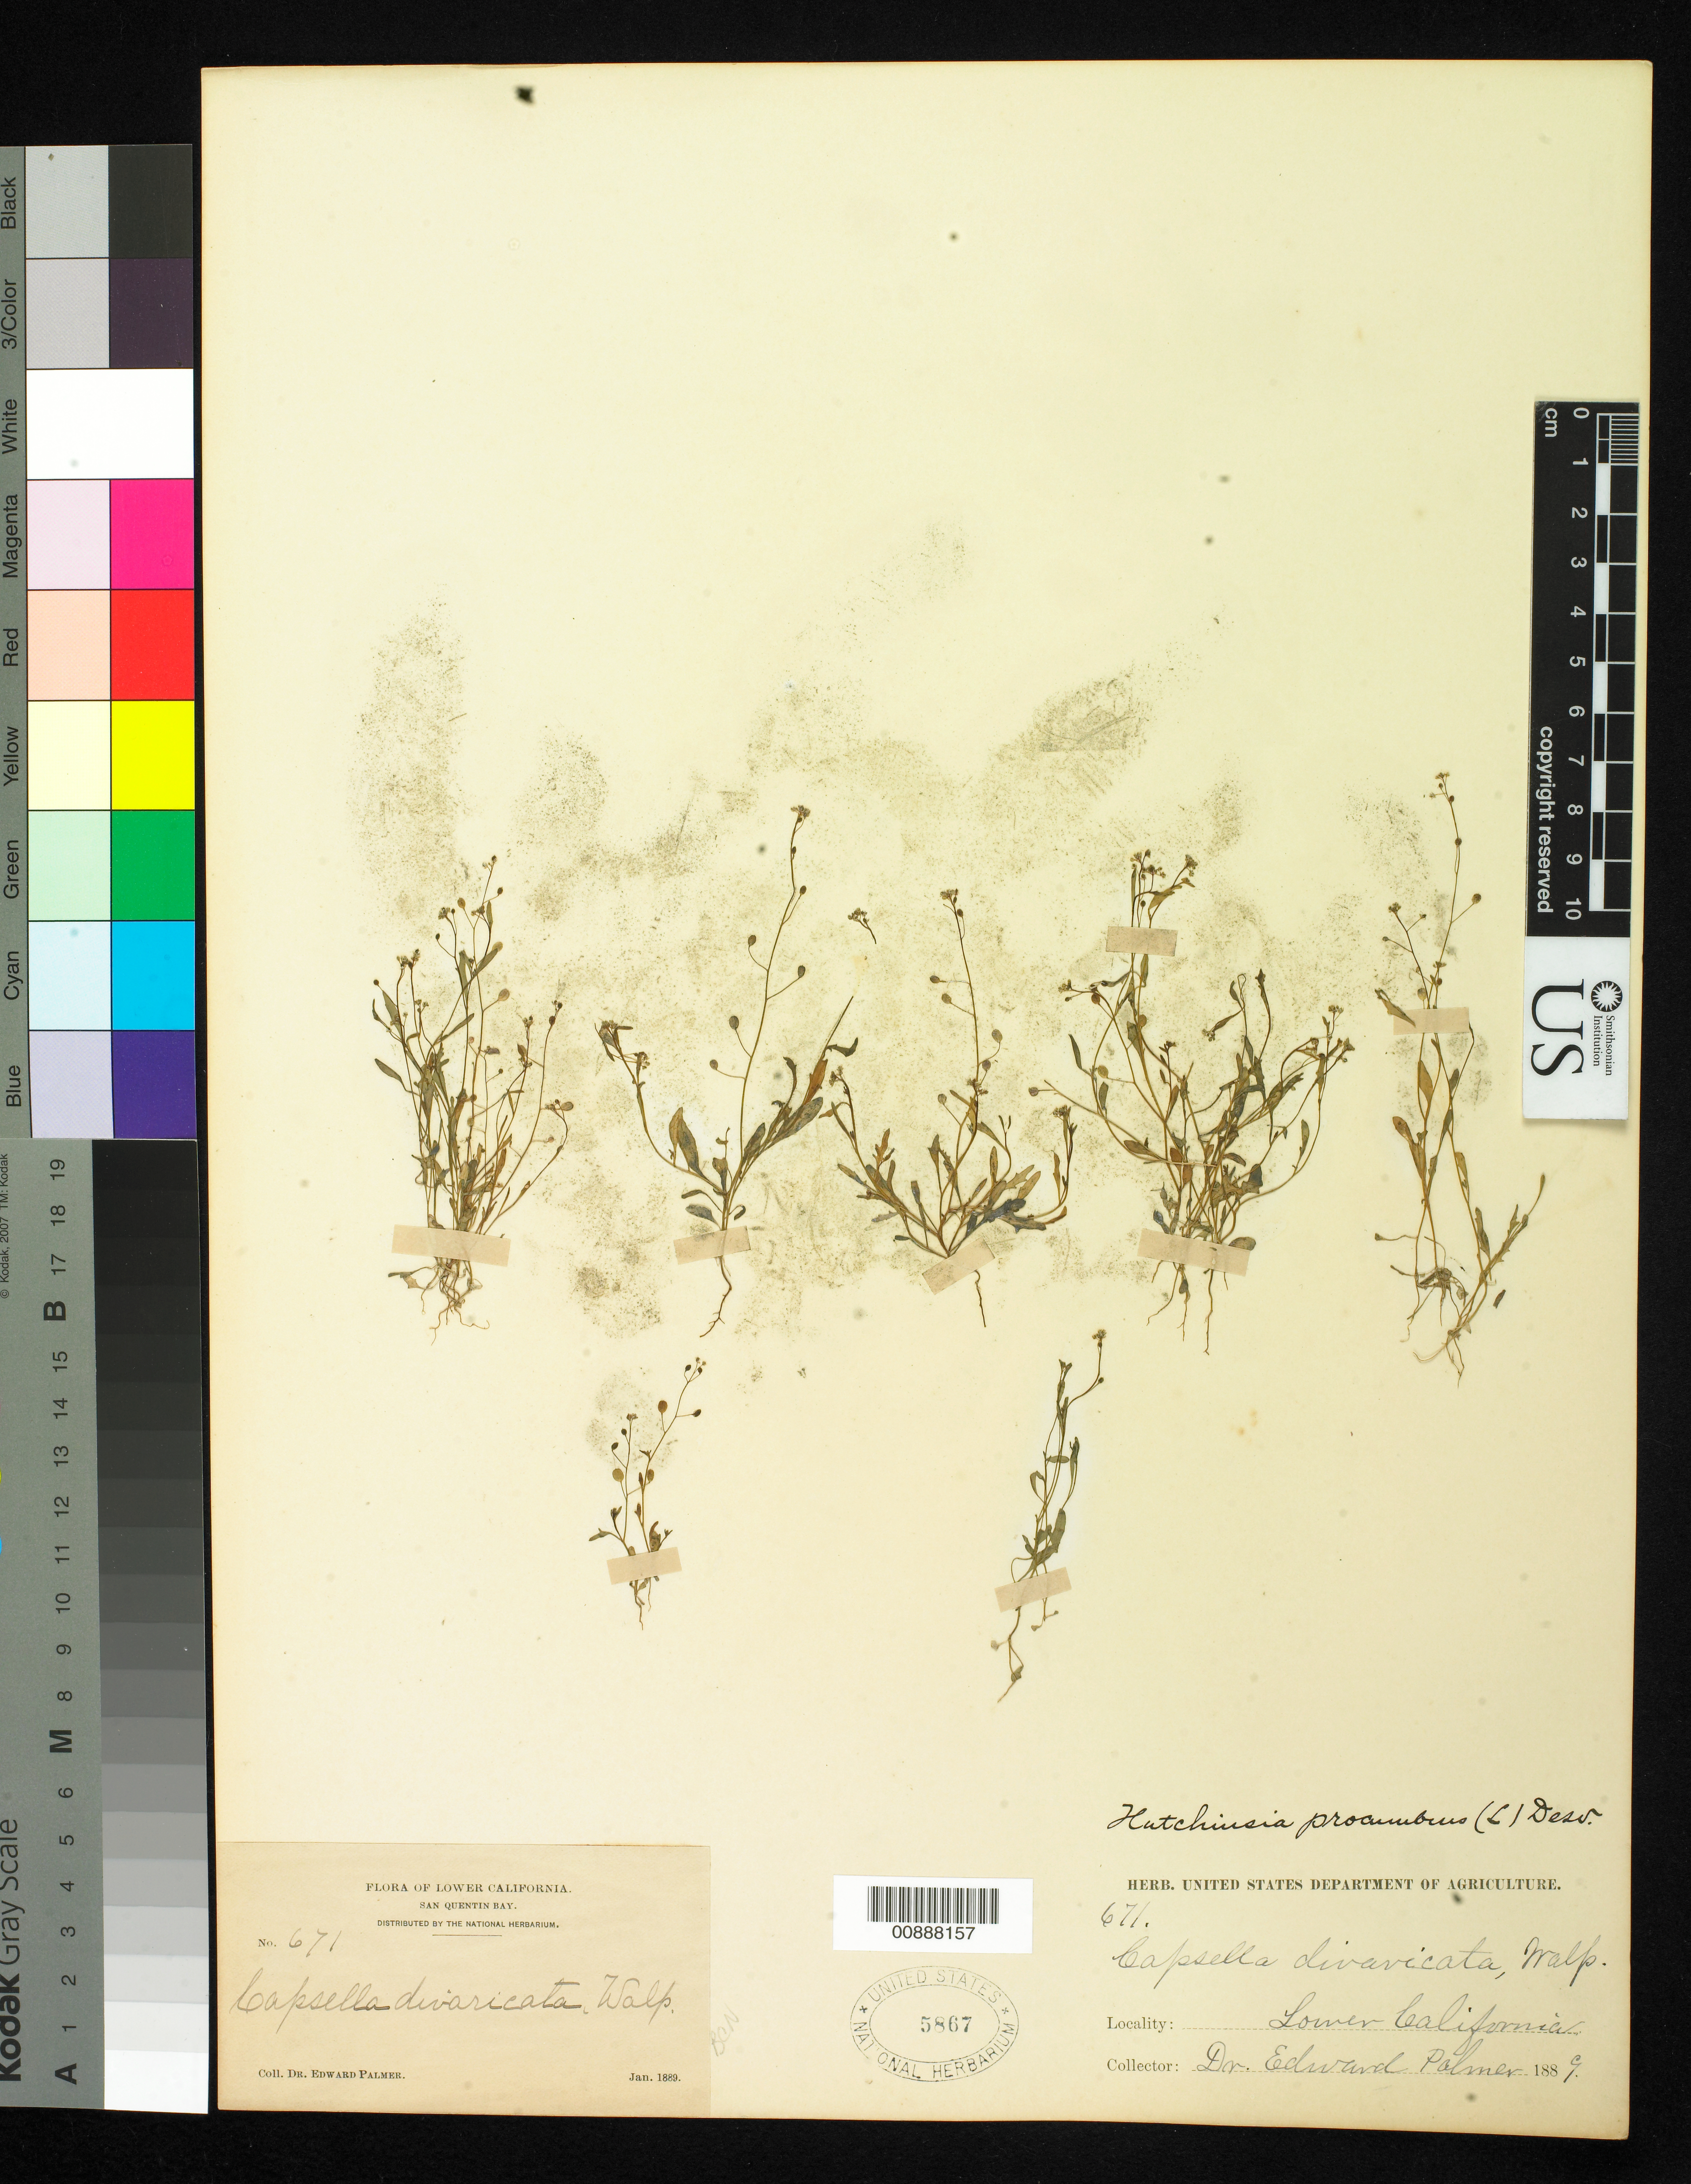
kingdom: Plantae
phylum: Tracheophyta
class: Magnoliopsida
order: Brassicales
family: Brassicaceae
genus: Hutchinsia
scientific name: Hutchinsia procumbens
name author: (L.) Desv.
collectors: E. Palmer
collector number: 671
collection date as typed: Jan 1889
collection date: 1889-01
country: Mexico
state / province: Baja California Norte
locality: San Quentin Bay, Baja California.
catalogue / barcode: US 5867